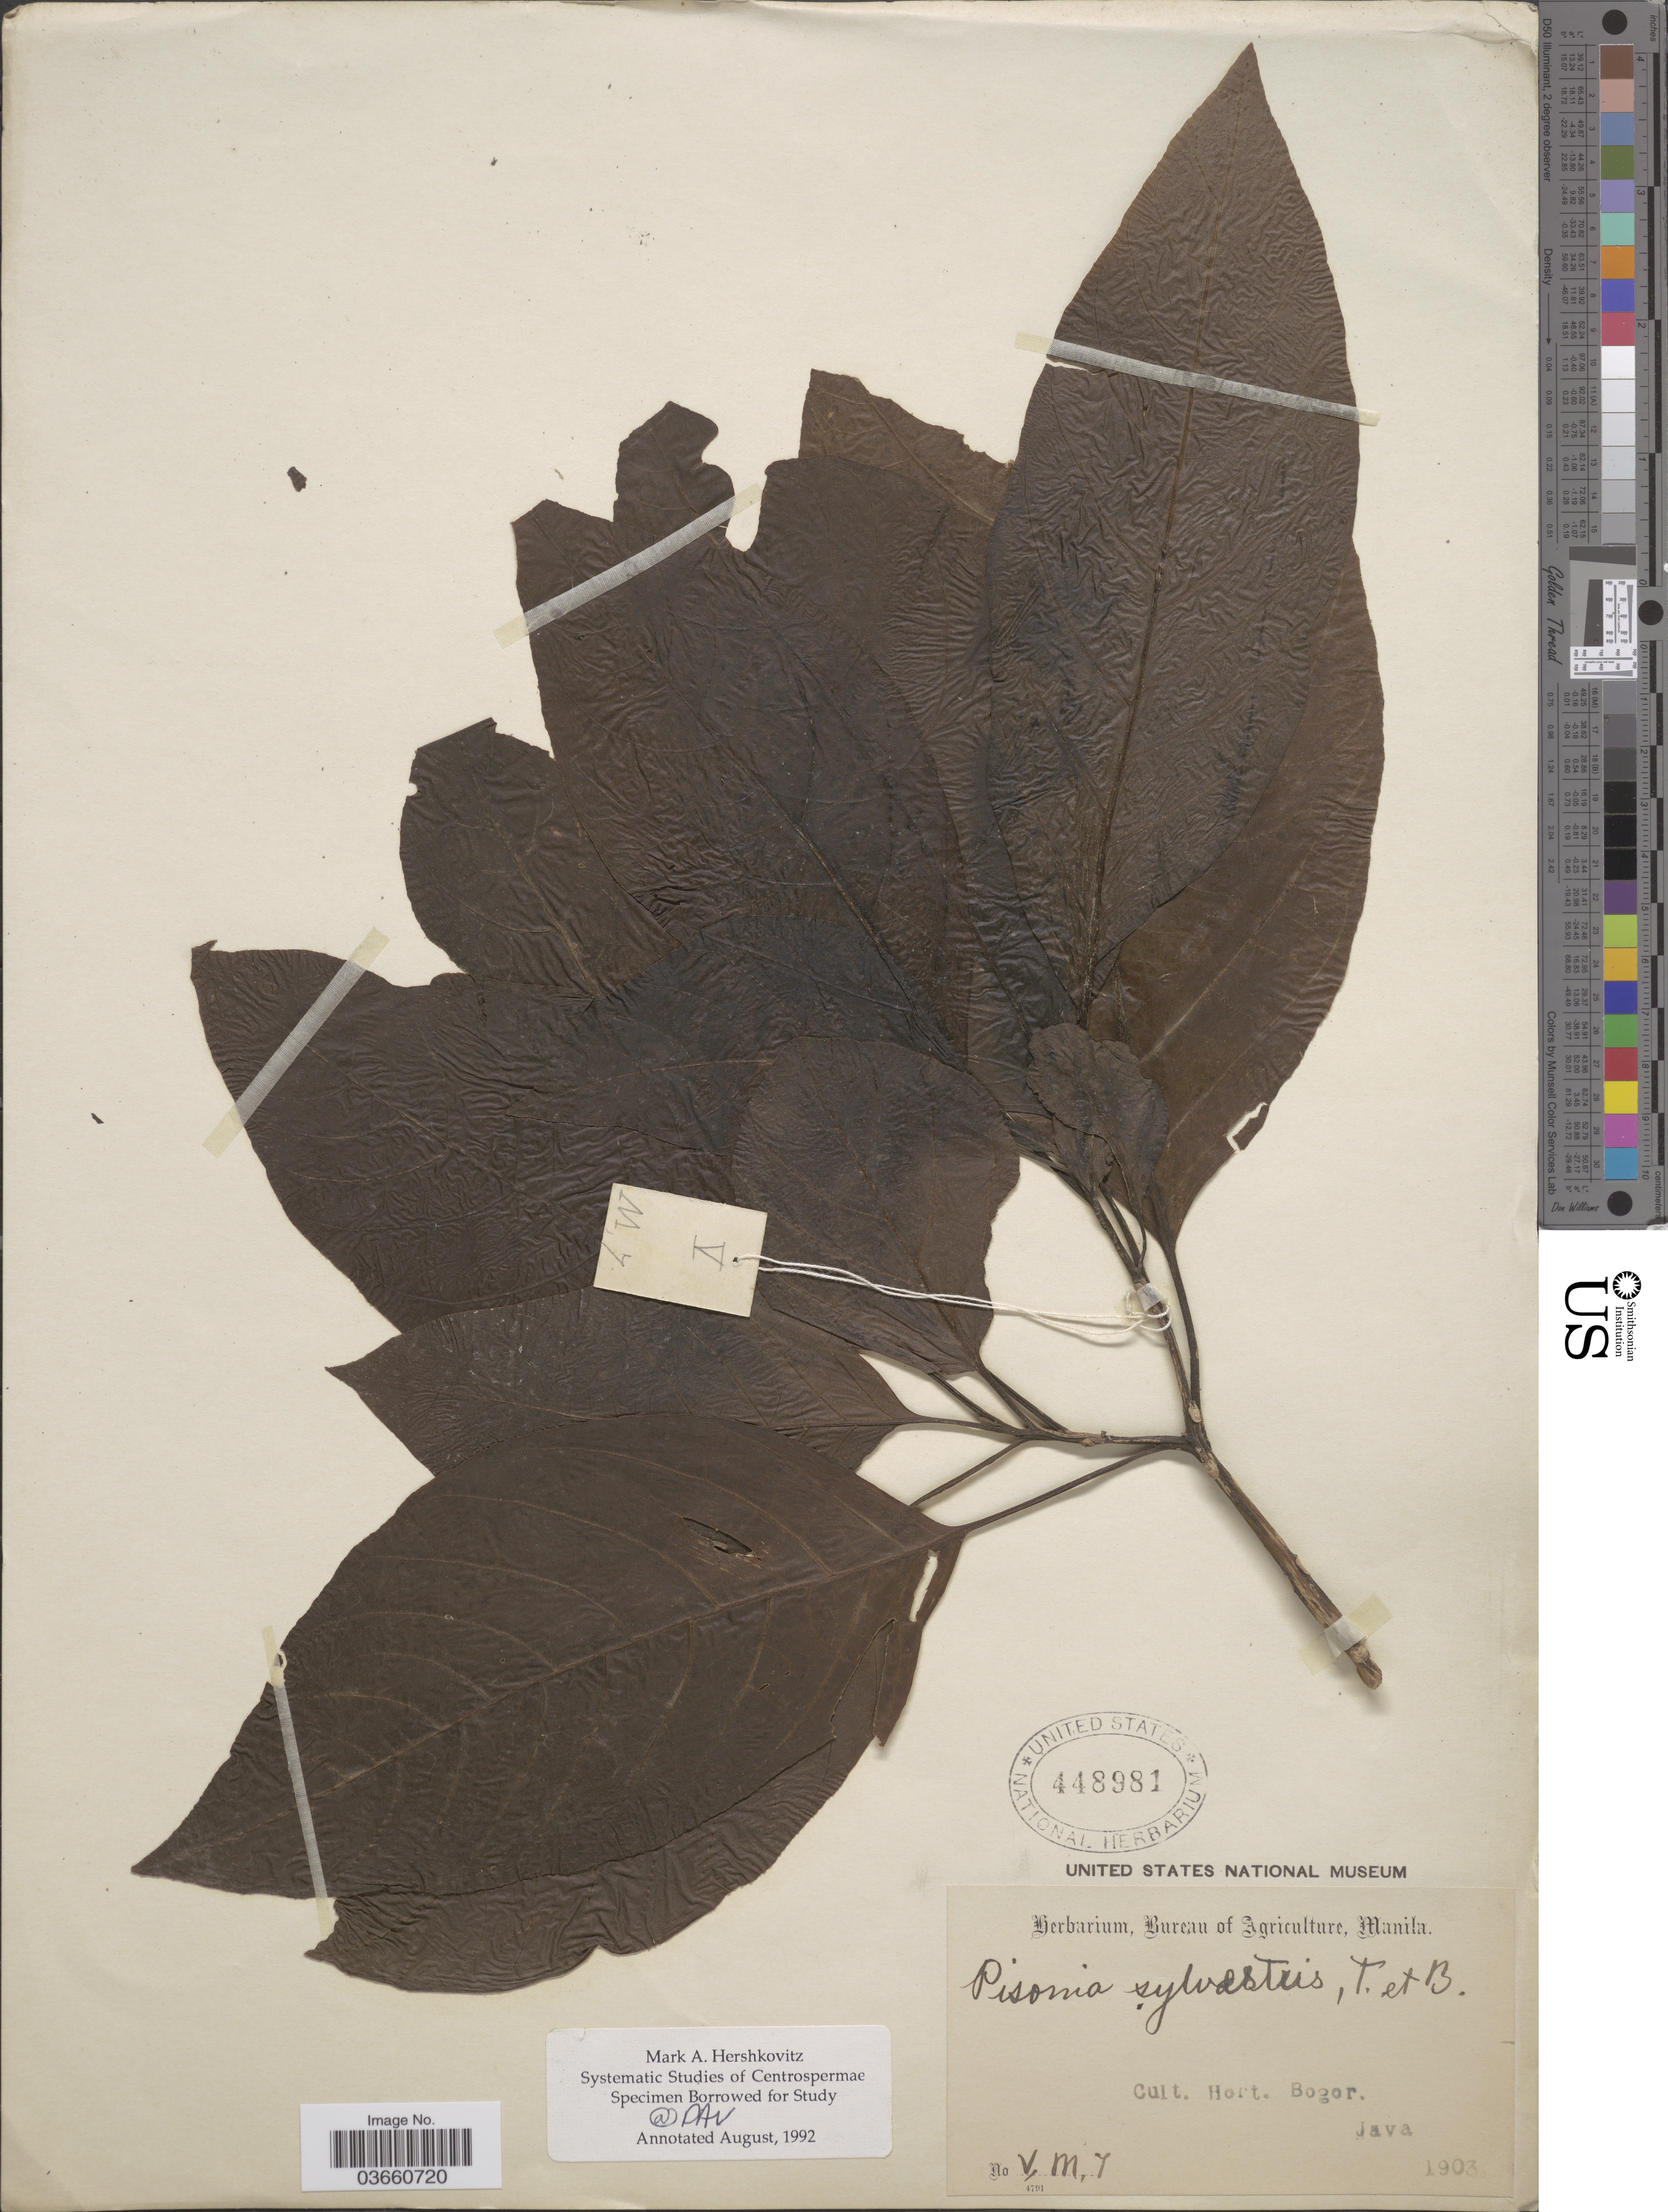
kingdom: Plantae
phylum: Tracheophyta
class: Magnoliopsida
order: Caryophyllales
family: Nyctaginaceae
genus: Pisonia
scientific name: Pisonia grandis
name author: R. Br.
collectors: Ex herb. Bureau of Agriculture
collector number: V,M,7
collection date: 1903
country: Indonesia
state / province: Java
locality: Cult. Hort. Bogor.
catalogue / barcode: US 448981